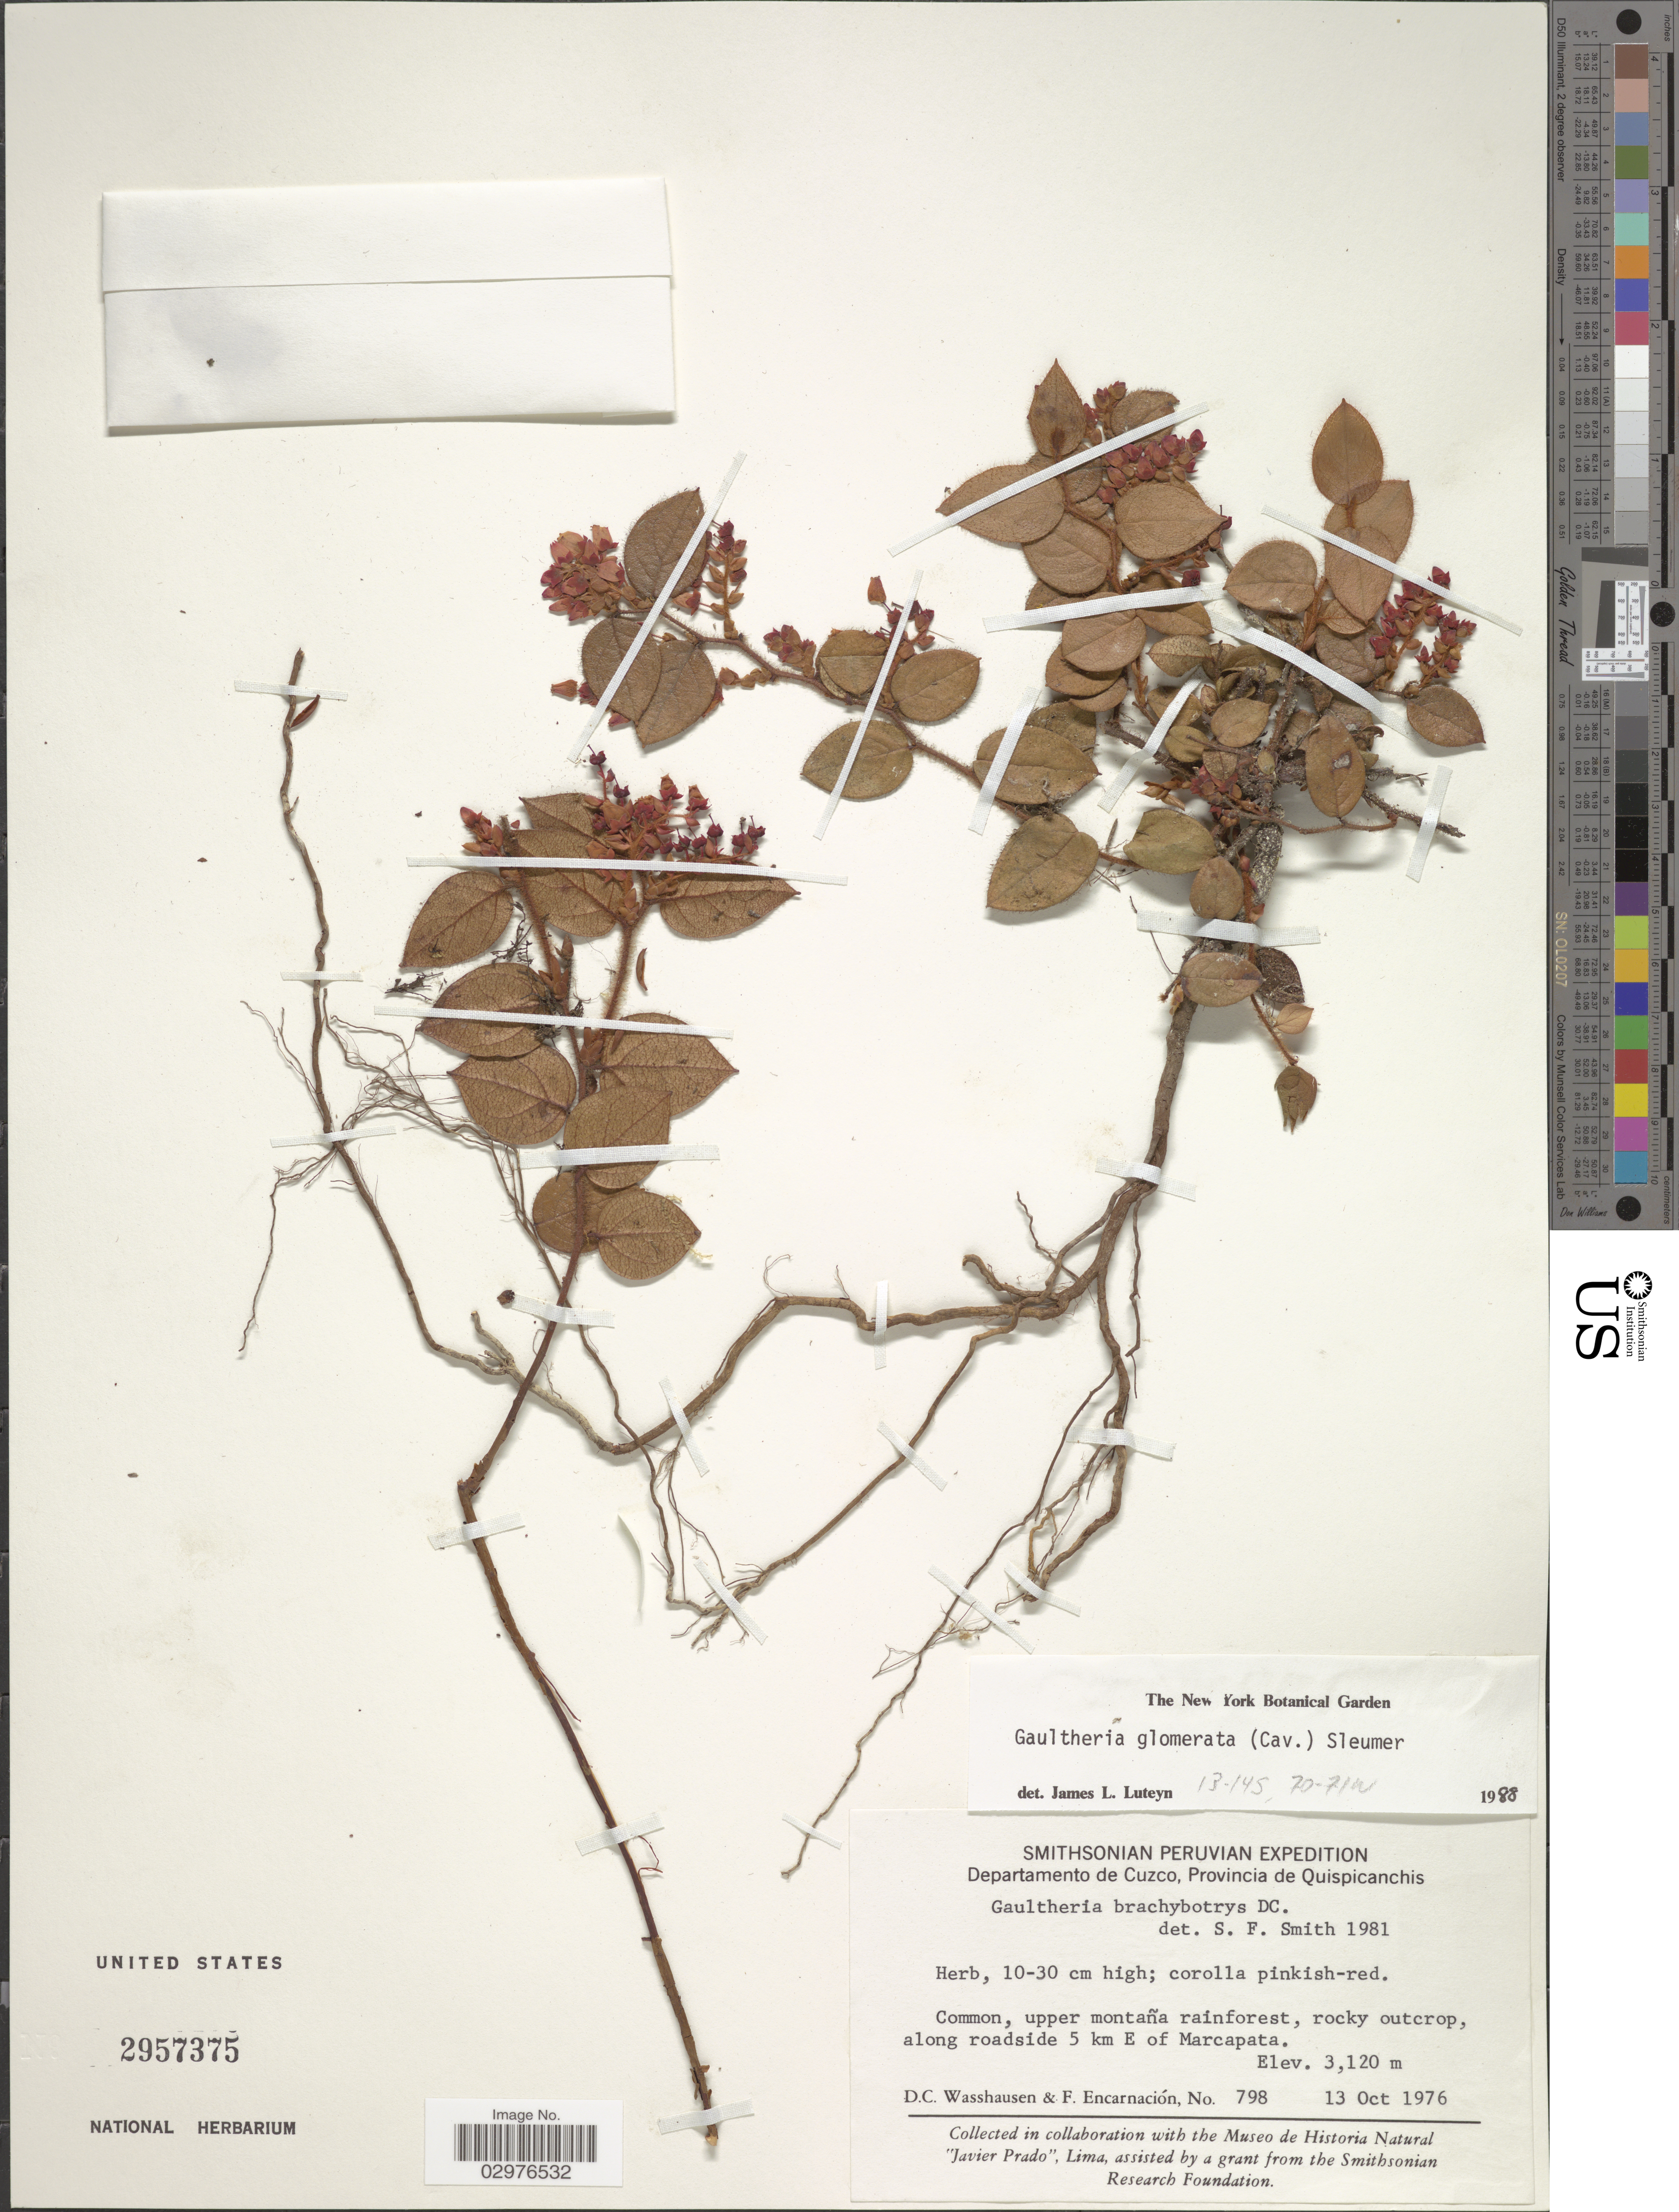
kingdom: Plantae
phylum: Tracheophyta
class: Magnoliopsida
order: Ericales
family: Ericaceae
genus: Gaultheria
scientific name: Gaultheria glomerata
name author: (Cav.) Sleumer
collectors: D. C. Wasshausen & F. Encarnación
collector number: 798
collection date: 1976-10-13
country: Peru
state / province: Cusco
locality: Departamento de Cuzco, Provincia de Quispicanchis. Along roadside 5 km E of Marcapata.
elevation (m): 3120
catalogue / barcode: US 2957375